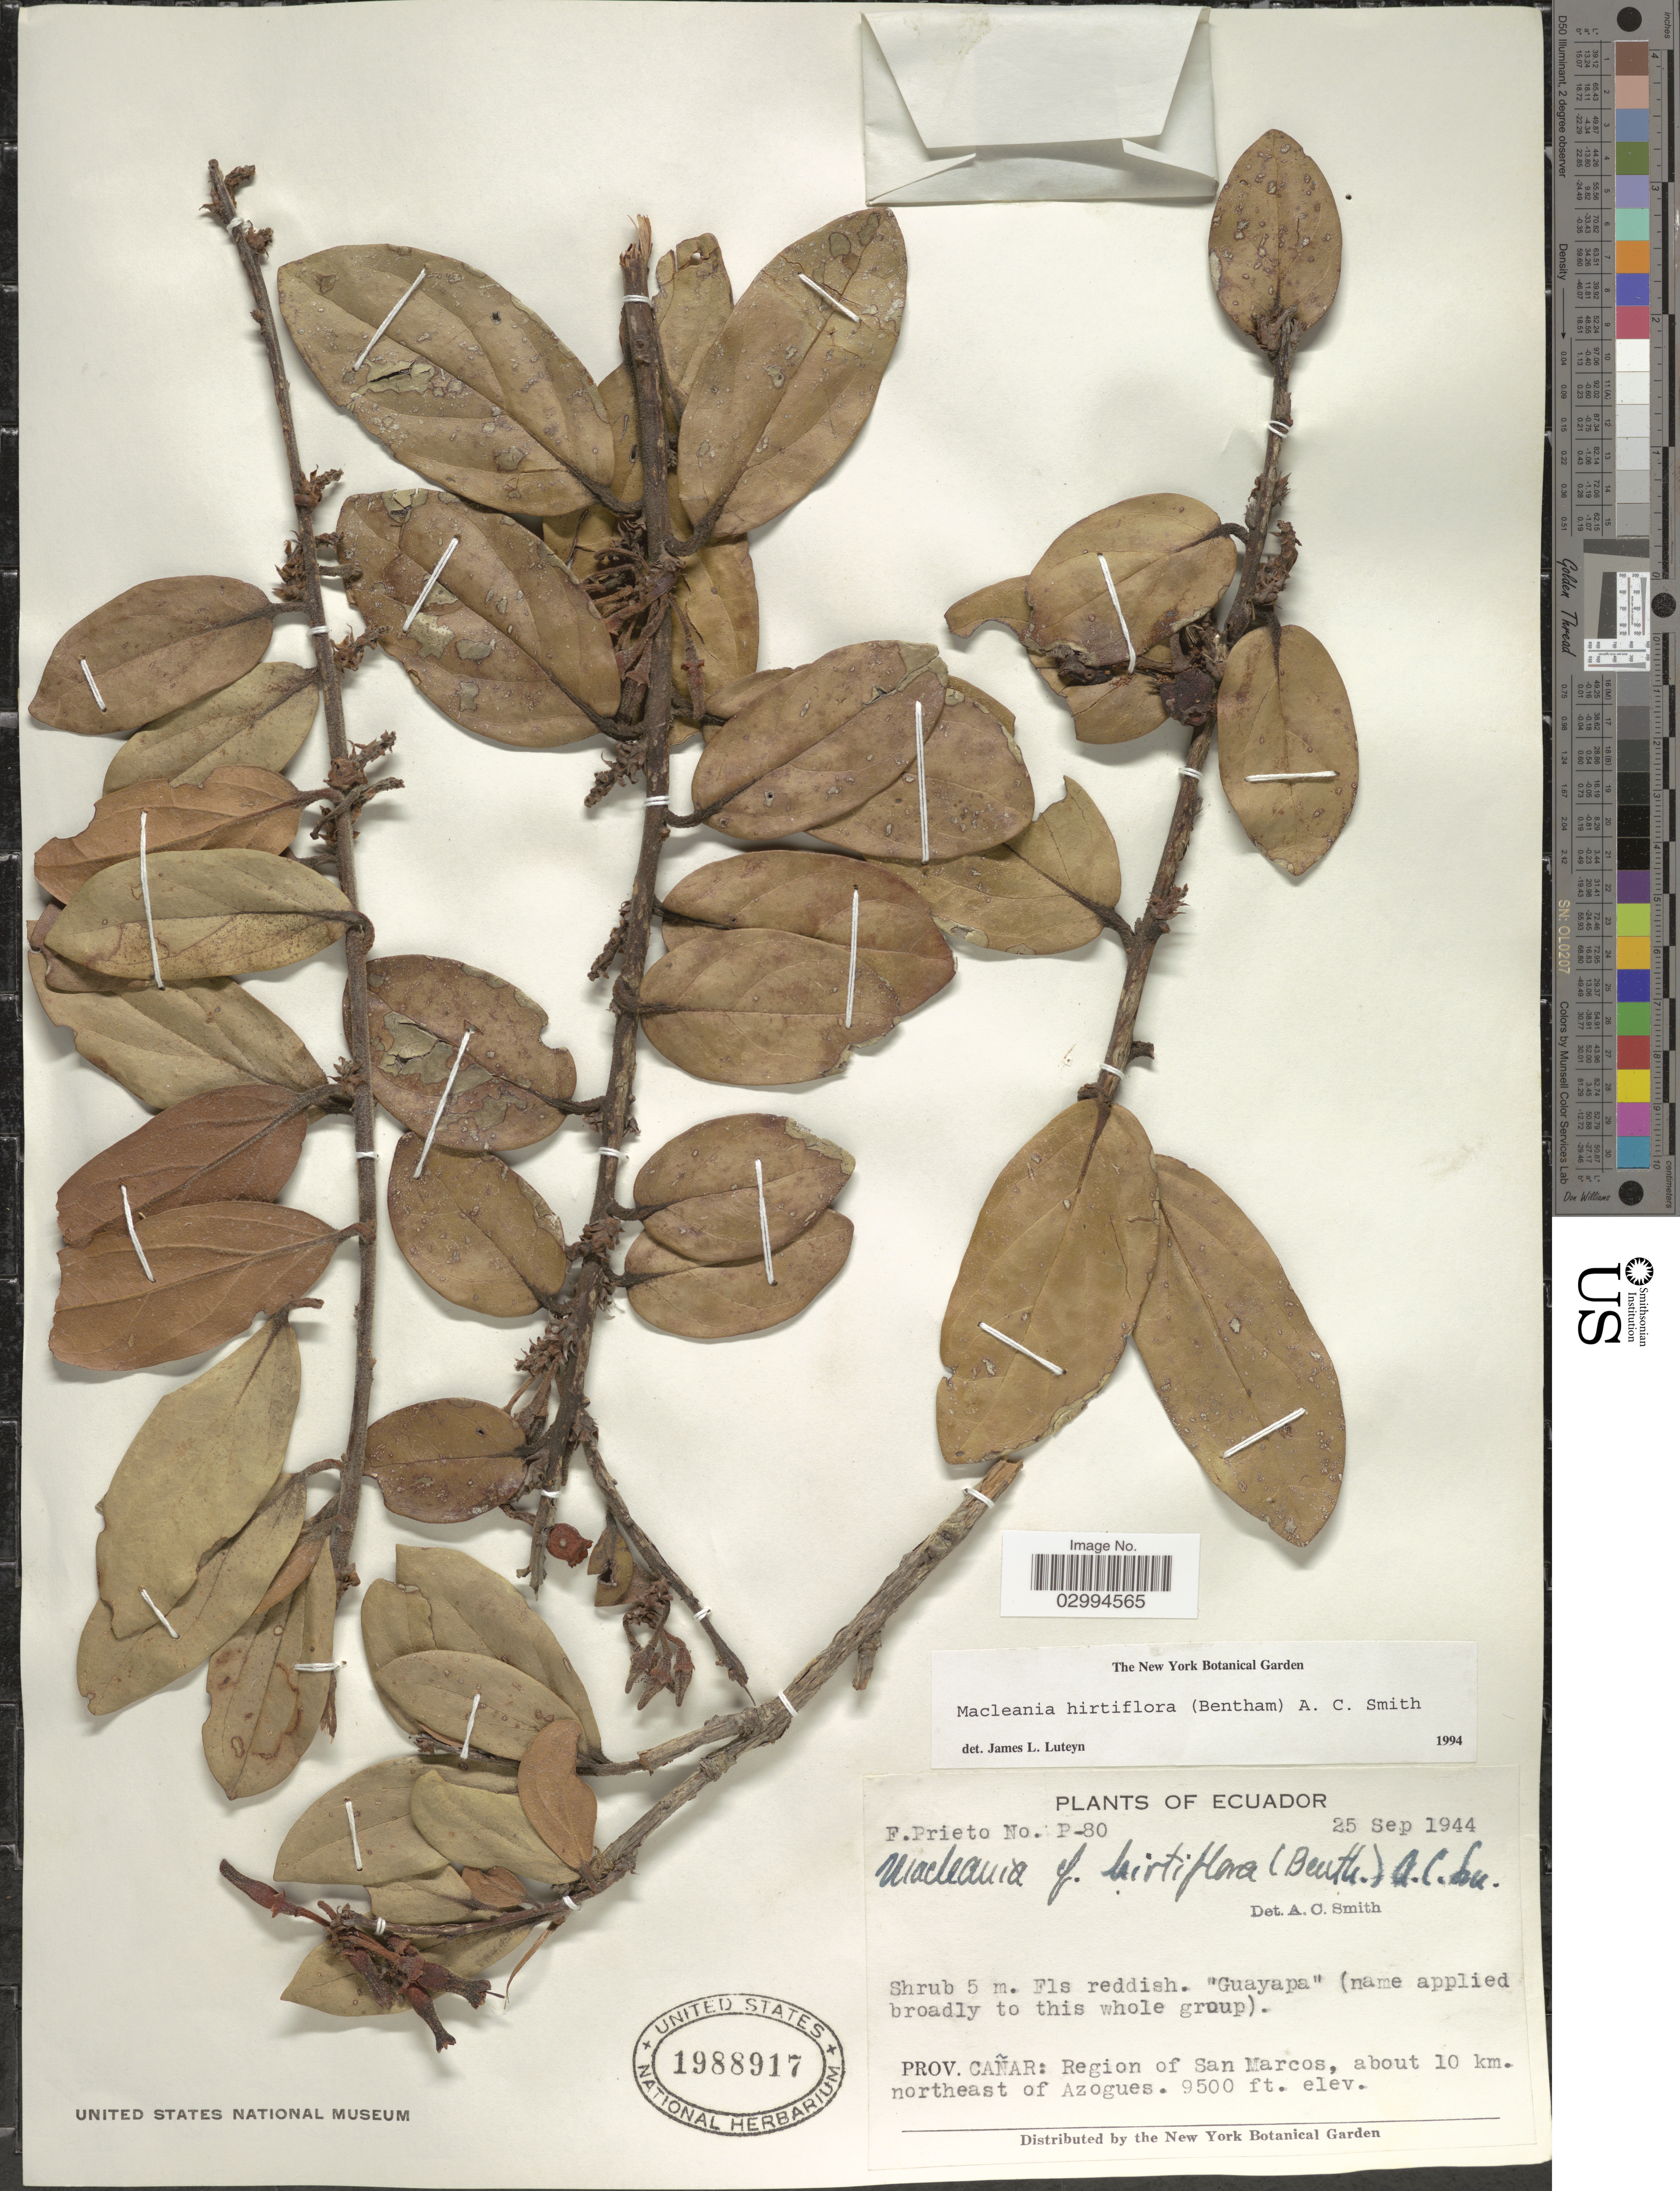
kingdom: Plantae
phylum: Tracheophyta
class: Magnoliopsida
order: Ericales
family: Ericaceae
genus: Macleania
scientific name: Macleania hirtiflora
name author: (Benth.) A.C. Sm.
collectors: F. Prieto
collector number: P-80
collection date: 1944-09-25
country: Ecuador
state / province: Cañar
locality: Region of San Marcos, about 10 km. northeast of Azogues.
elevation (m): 2896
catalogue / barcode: US 1988917